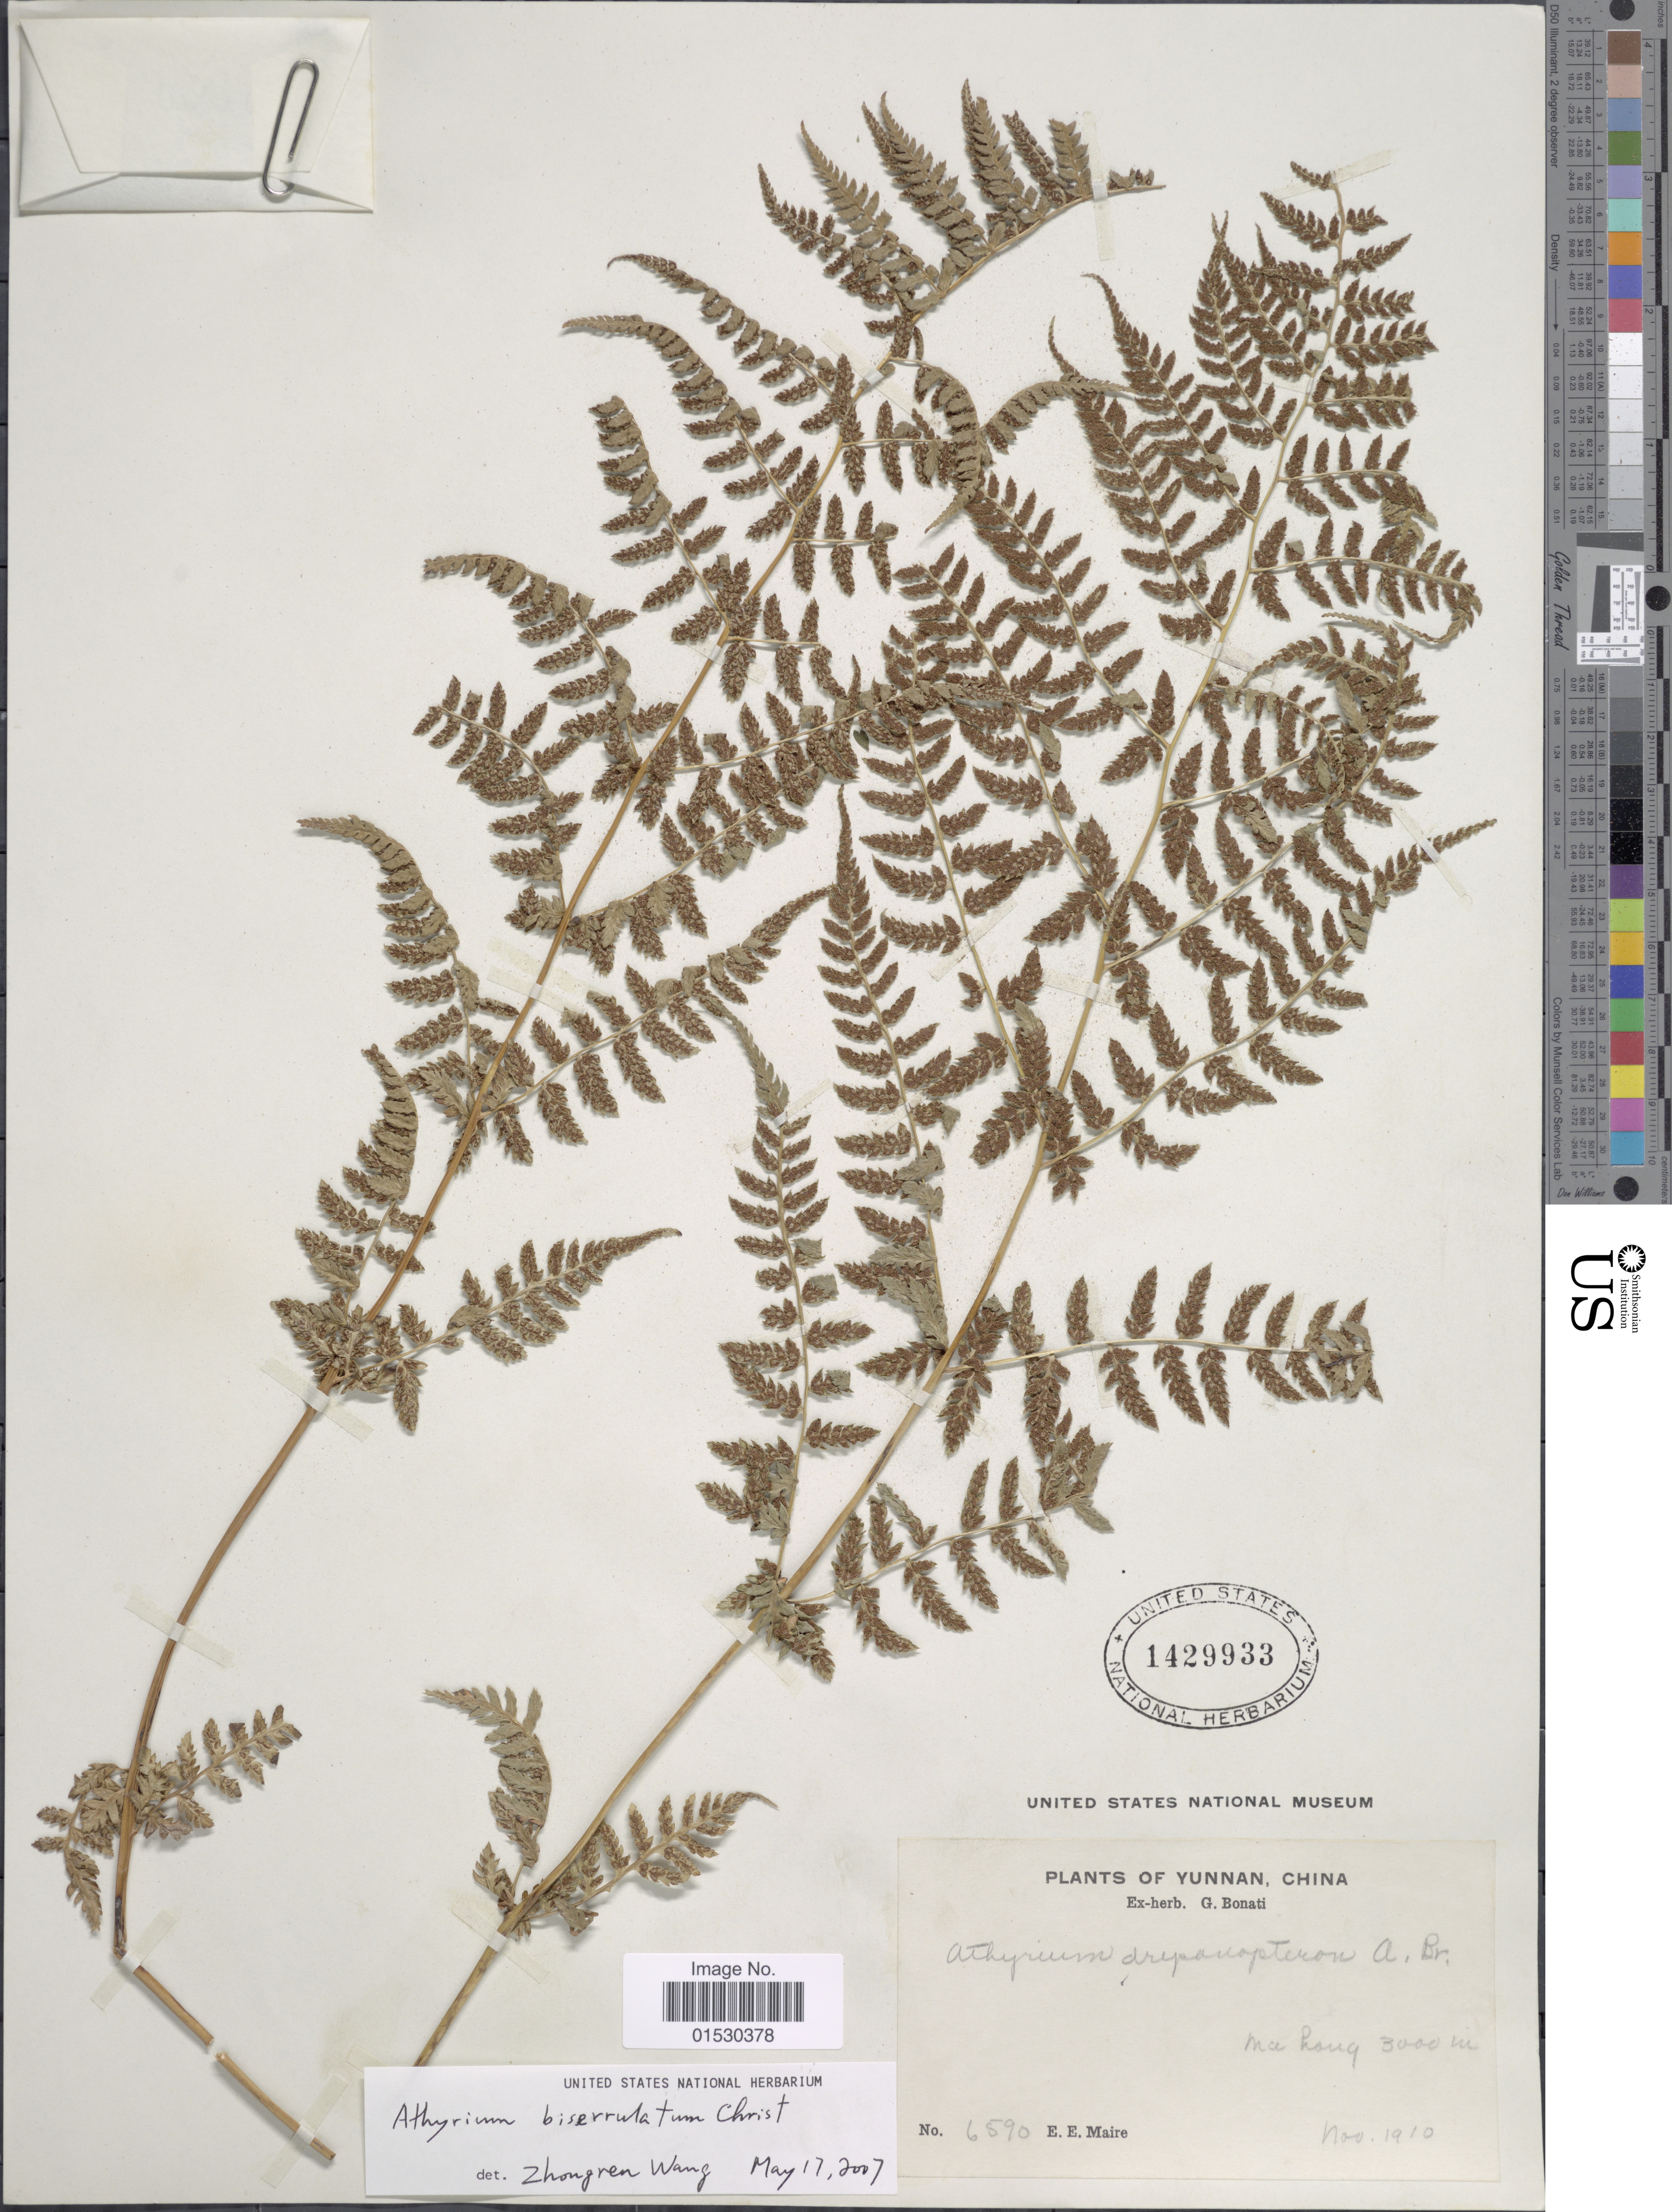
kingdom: Plantae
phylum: Tracheophyta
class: Polypodiopsida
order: Polypodiales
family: Athyriaceae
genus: Athyrium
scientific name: Athyrium biserrulatum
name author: Christ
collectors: E. E. Maire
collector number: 6590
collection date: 1910-11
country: China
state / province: Yunnan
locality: Ma Loug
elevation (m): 3000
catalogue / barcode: US 1429933